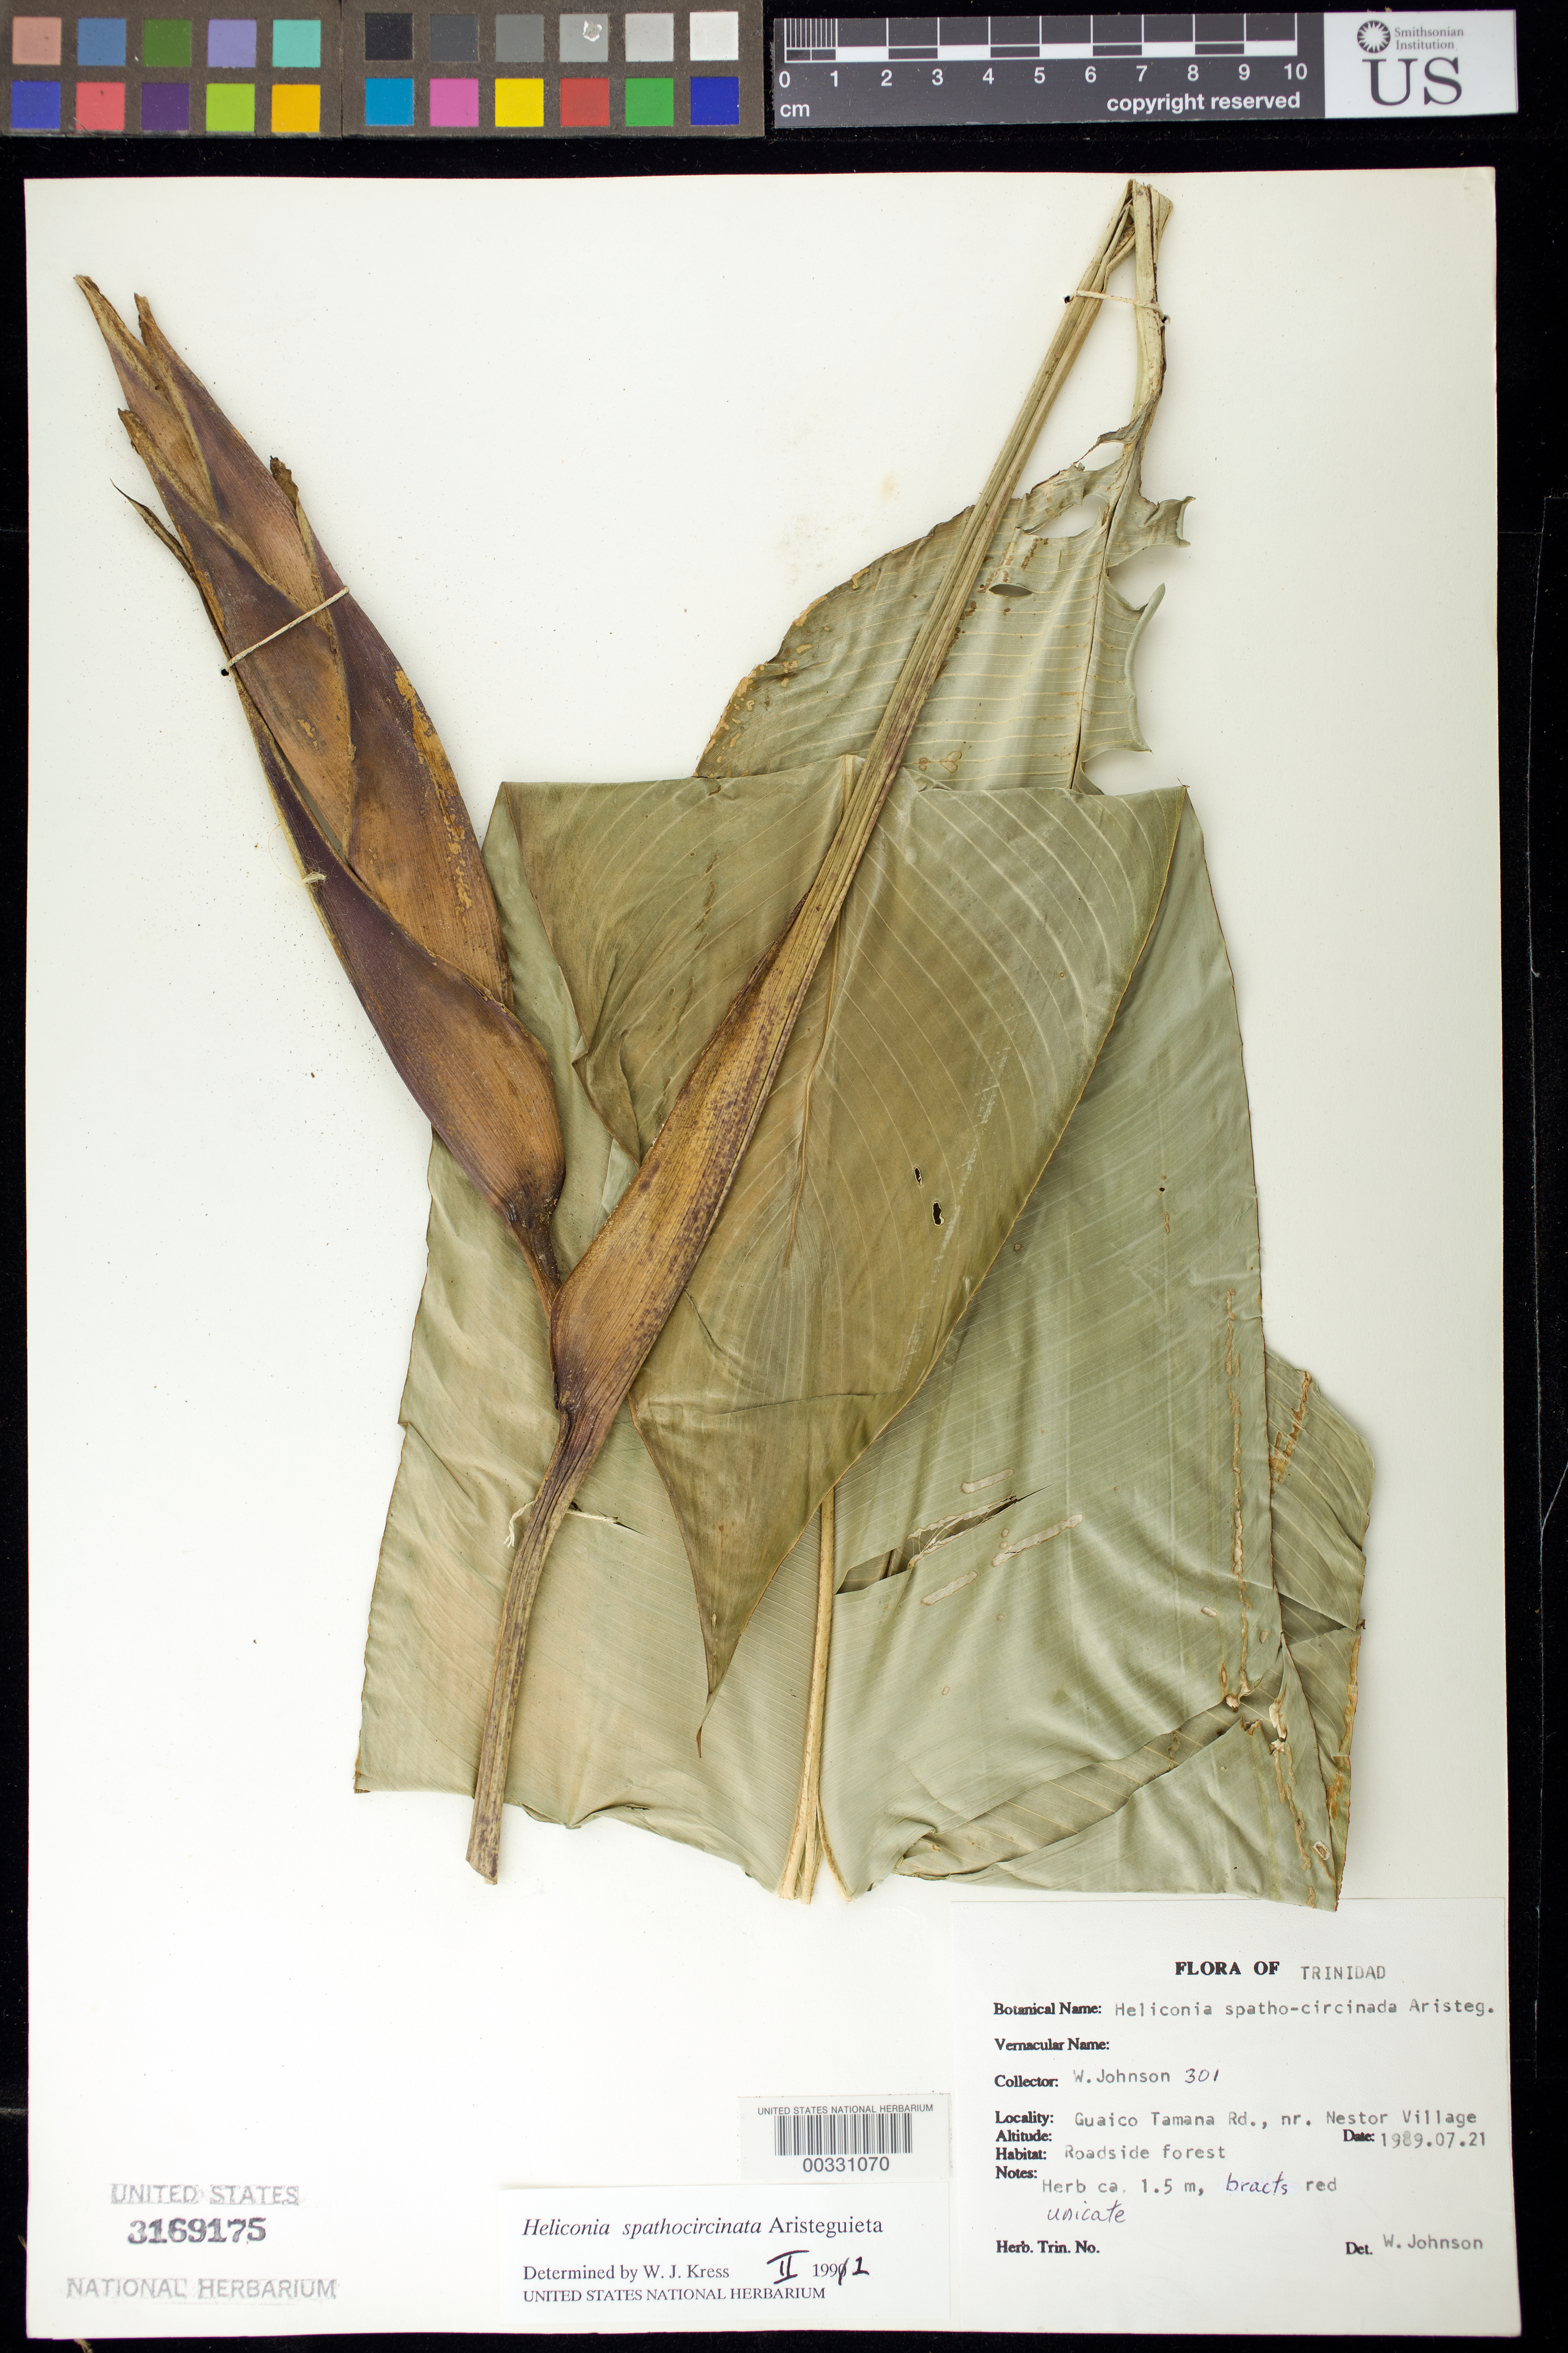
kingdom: Plantae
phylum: Tracheophyta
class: Liliopsida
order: Zingiberales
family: Heliconiaceae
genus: Heliconia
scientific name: Heliconia spathocircinata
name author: Aristeg.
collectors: W. Johnson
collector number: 301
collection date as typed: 21 Jul 1989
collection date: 1989-07-21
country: Trinidad and Tobago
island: Trinidad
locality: Guaico tamana rd, nr. nestor village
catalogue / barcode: US 3169175